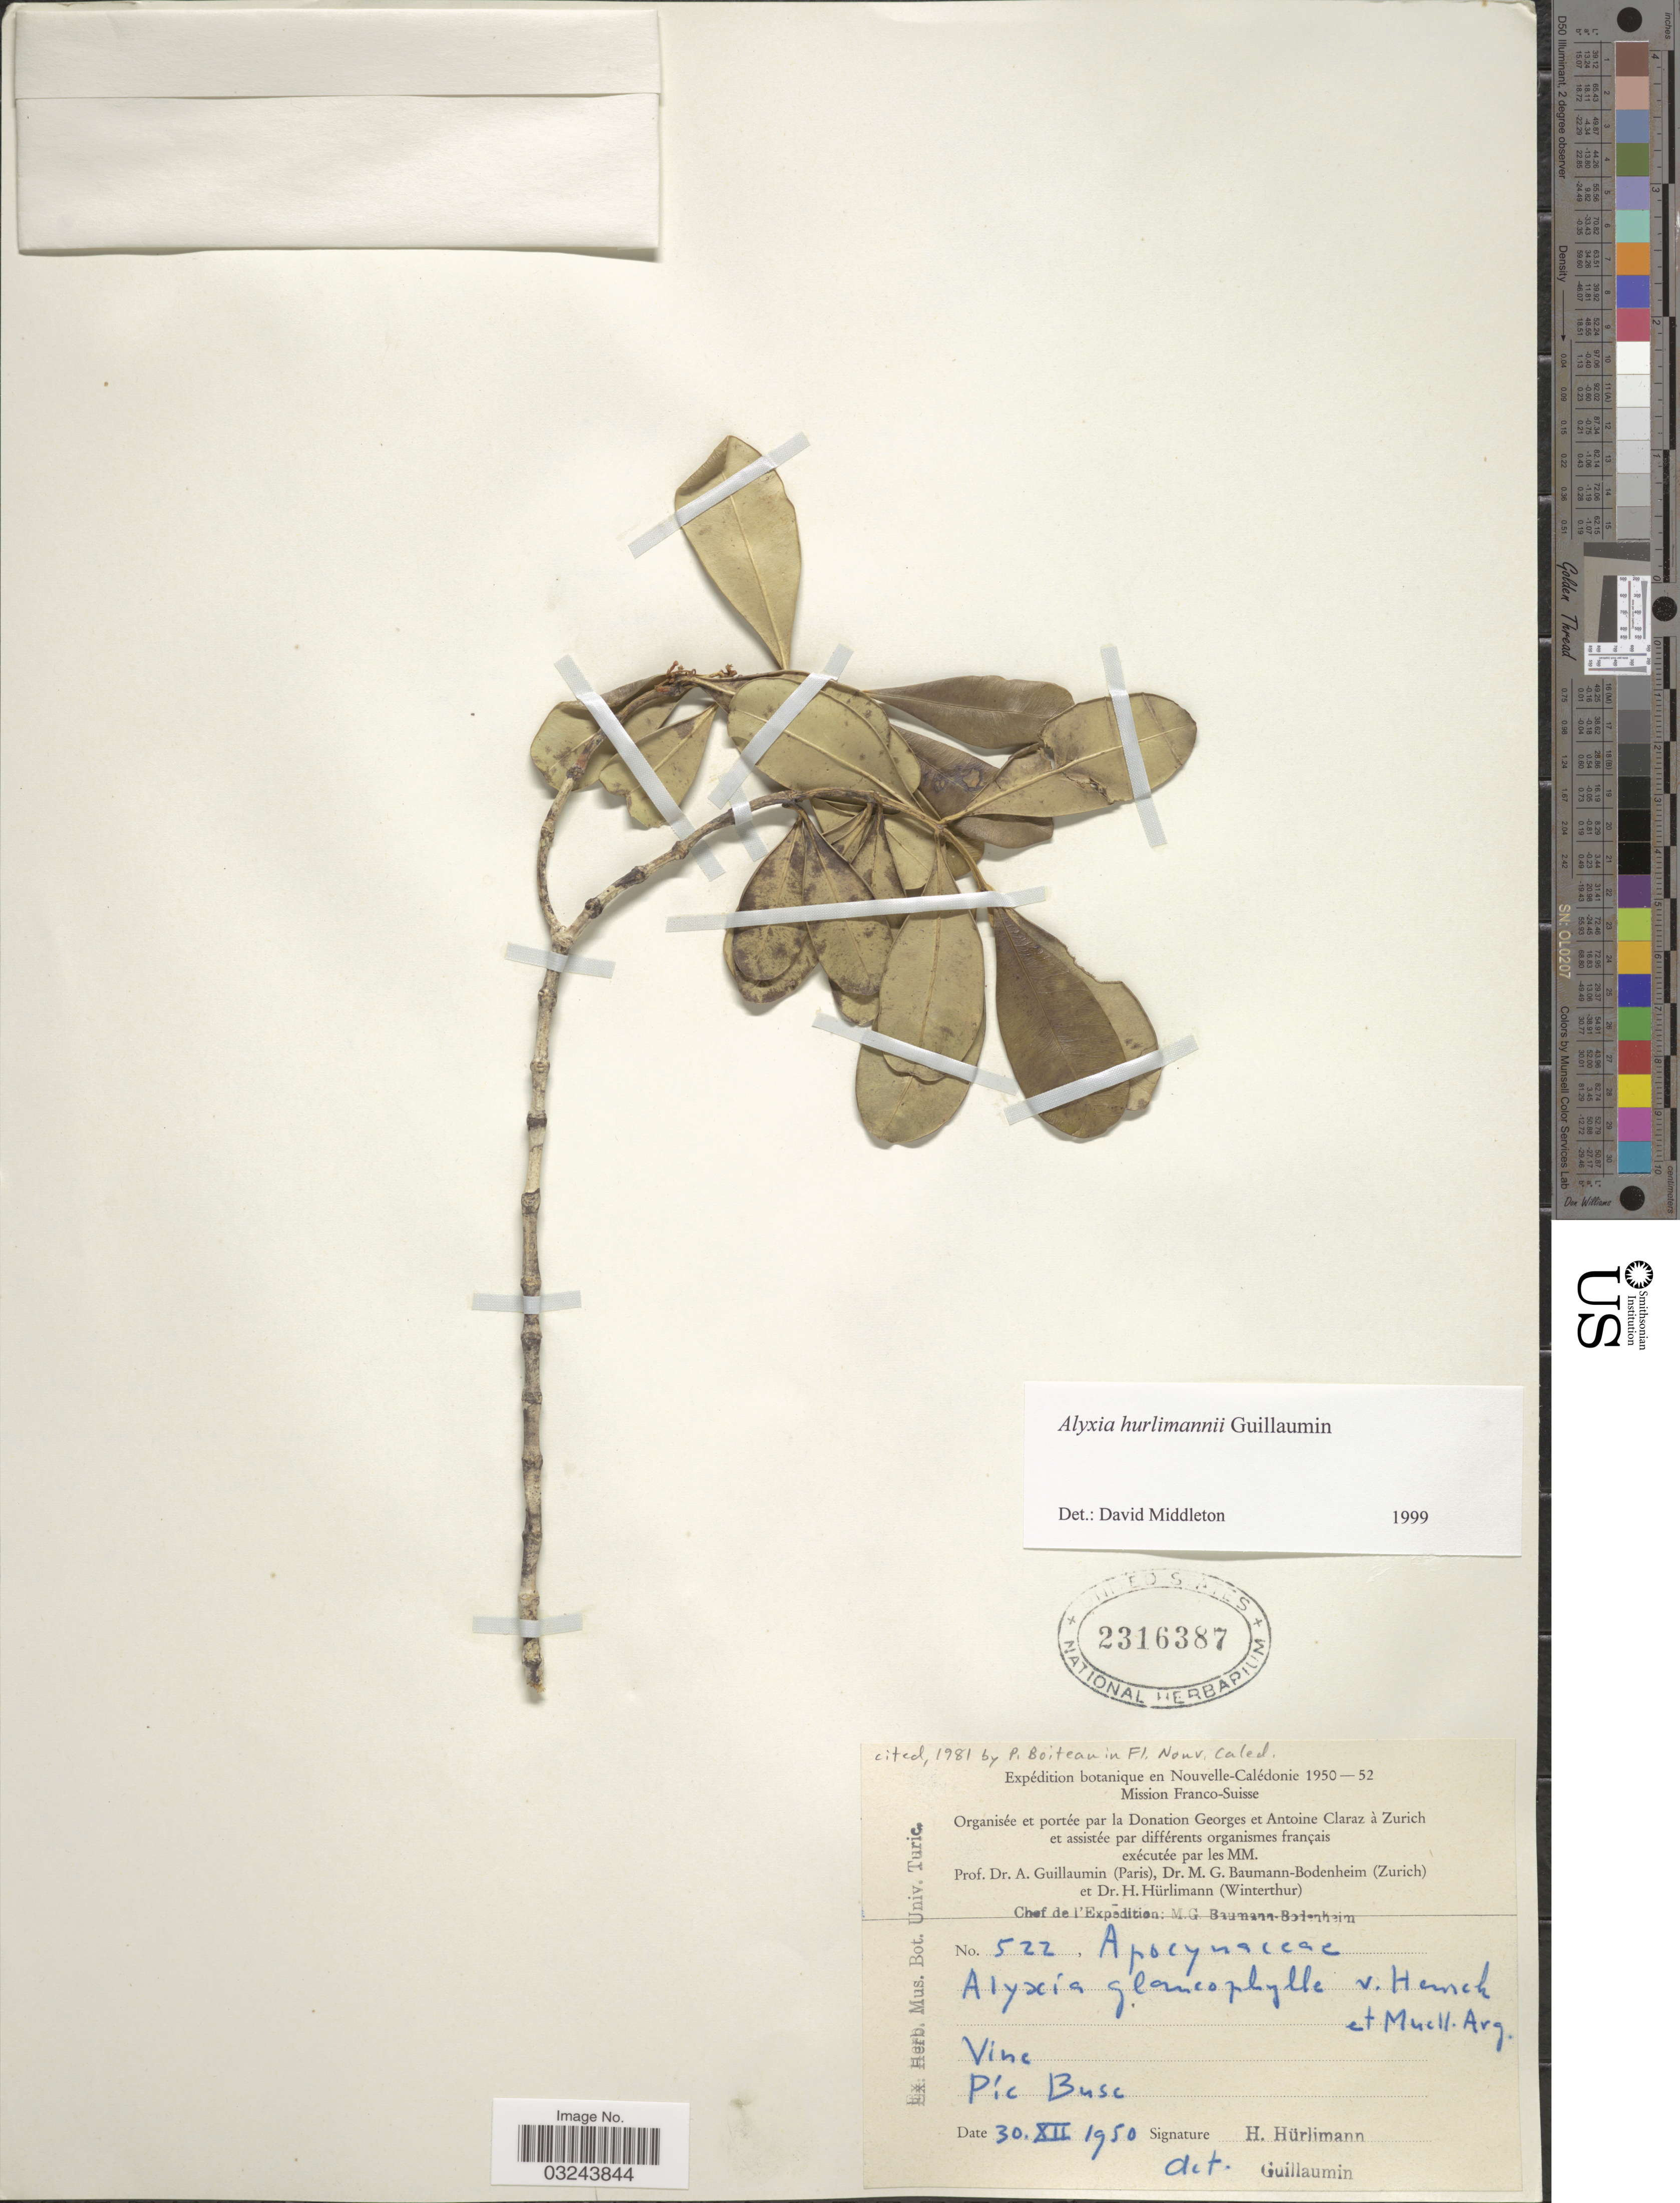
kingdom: Plantae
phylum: Tracheophyta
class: Magnoliopsida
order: Gentianales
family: Apocynaceae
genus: Alyxia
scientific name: Alyxia hurlimannii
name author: Guillaumin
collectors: H. Hürlimann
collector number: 522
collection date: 1950-12-30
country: New Caledonia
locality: Nouvelle-Calédonie. Píc Buse.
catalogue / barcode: US 2316387